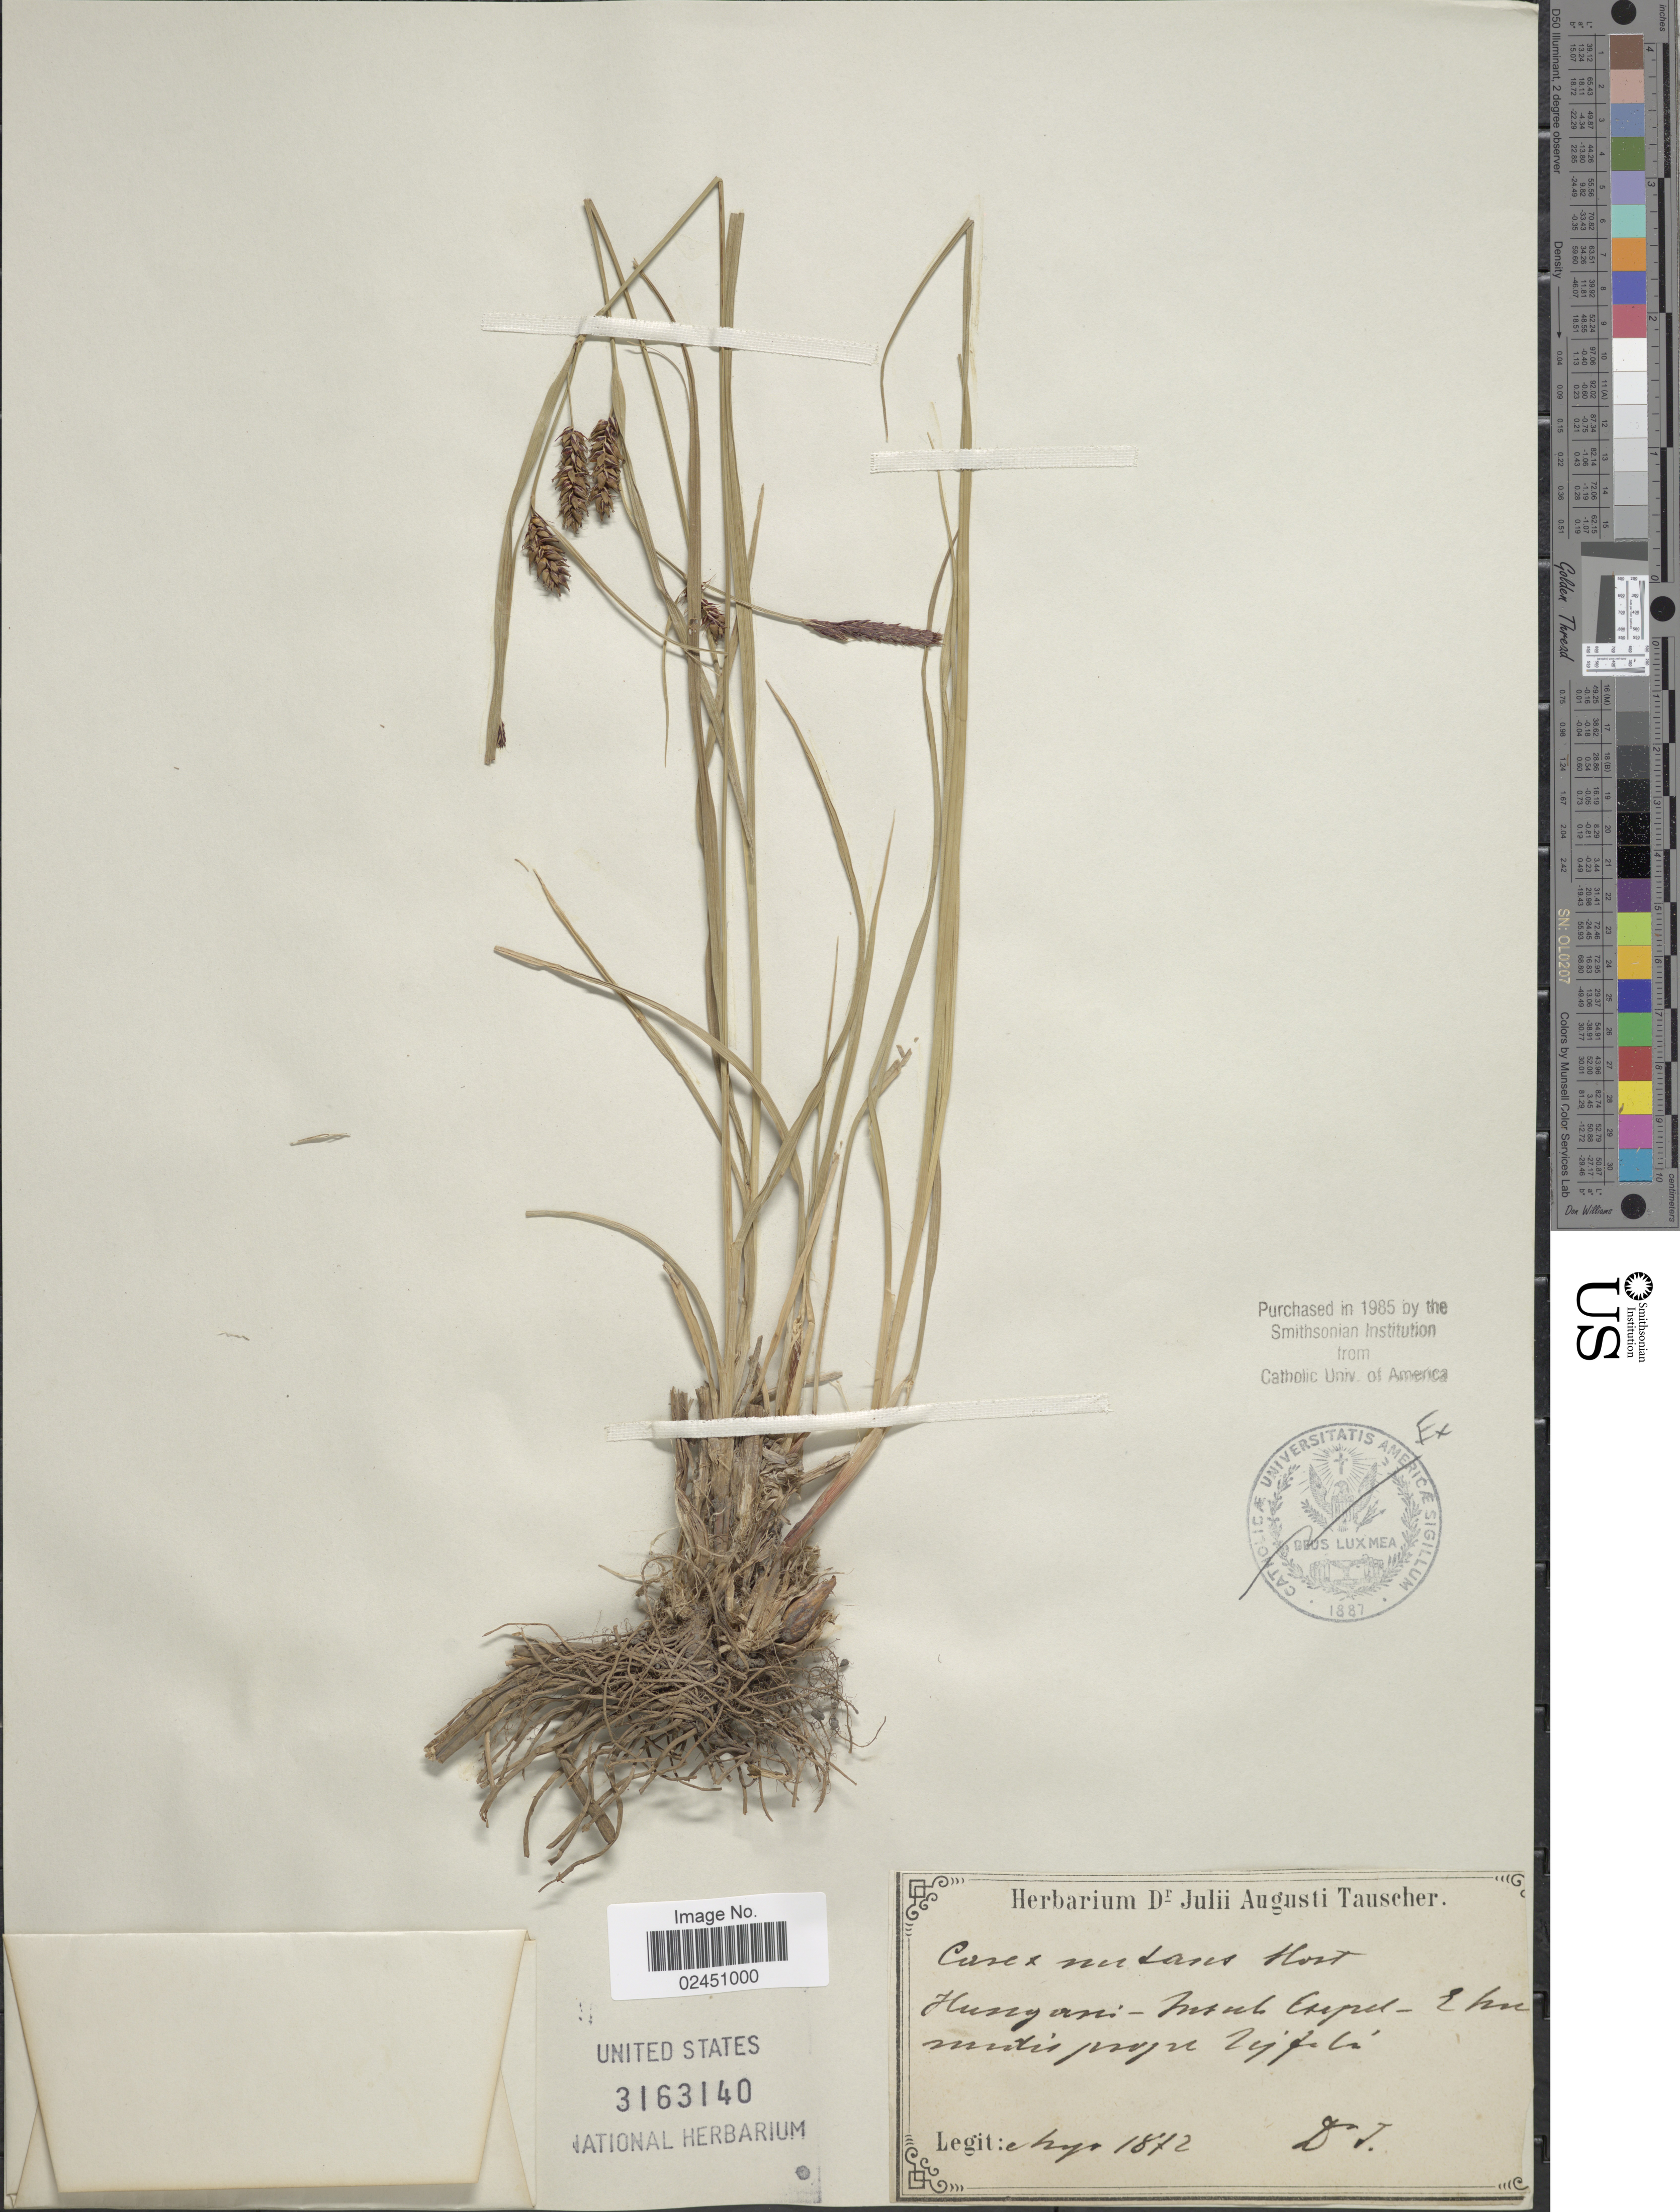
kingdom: Plantae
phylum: Tracheophyta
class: Liliopsida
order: Poales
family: Cyperaceae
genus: Carex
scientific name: Carex melanostachya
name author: M. Bieb. ex Willd.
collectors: G. Tauscher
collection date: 1872-05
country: Hungary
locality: Hungari - insul Esipel - E humitis prope Sufili [interpreted]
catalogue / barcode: US 3163140